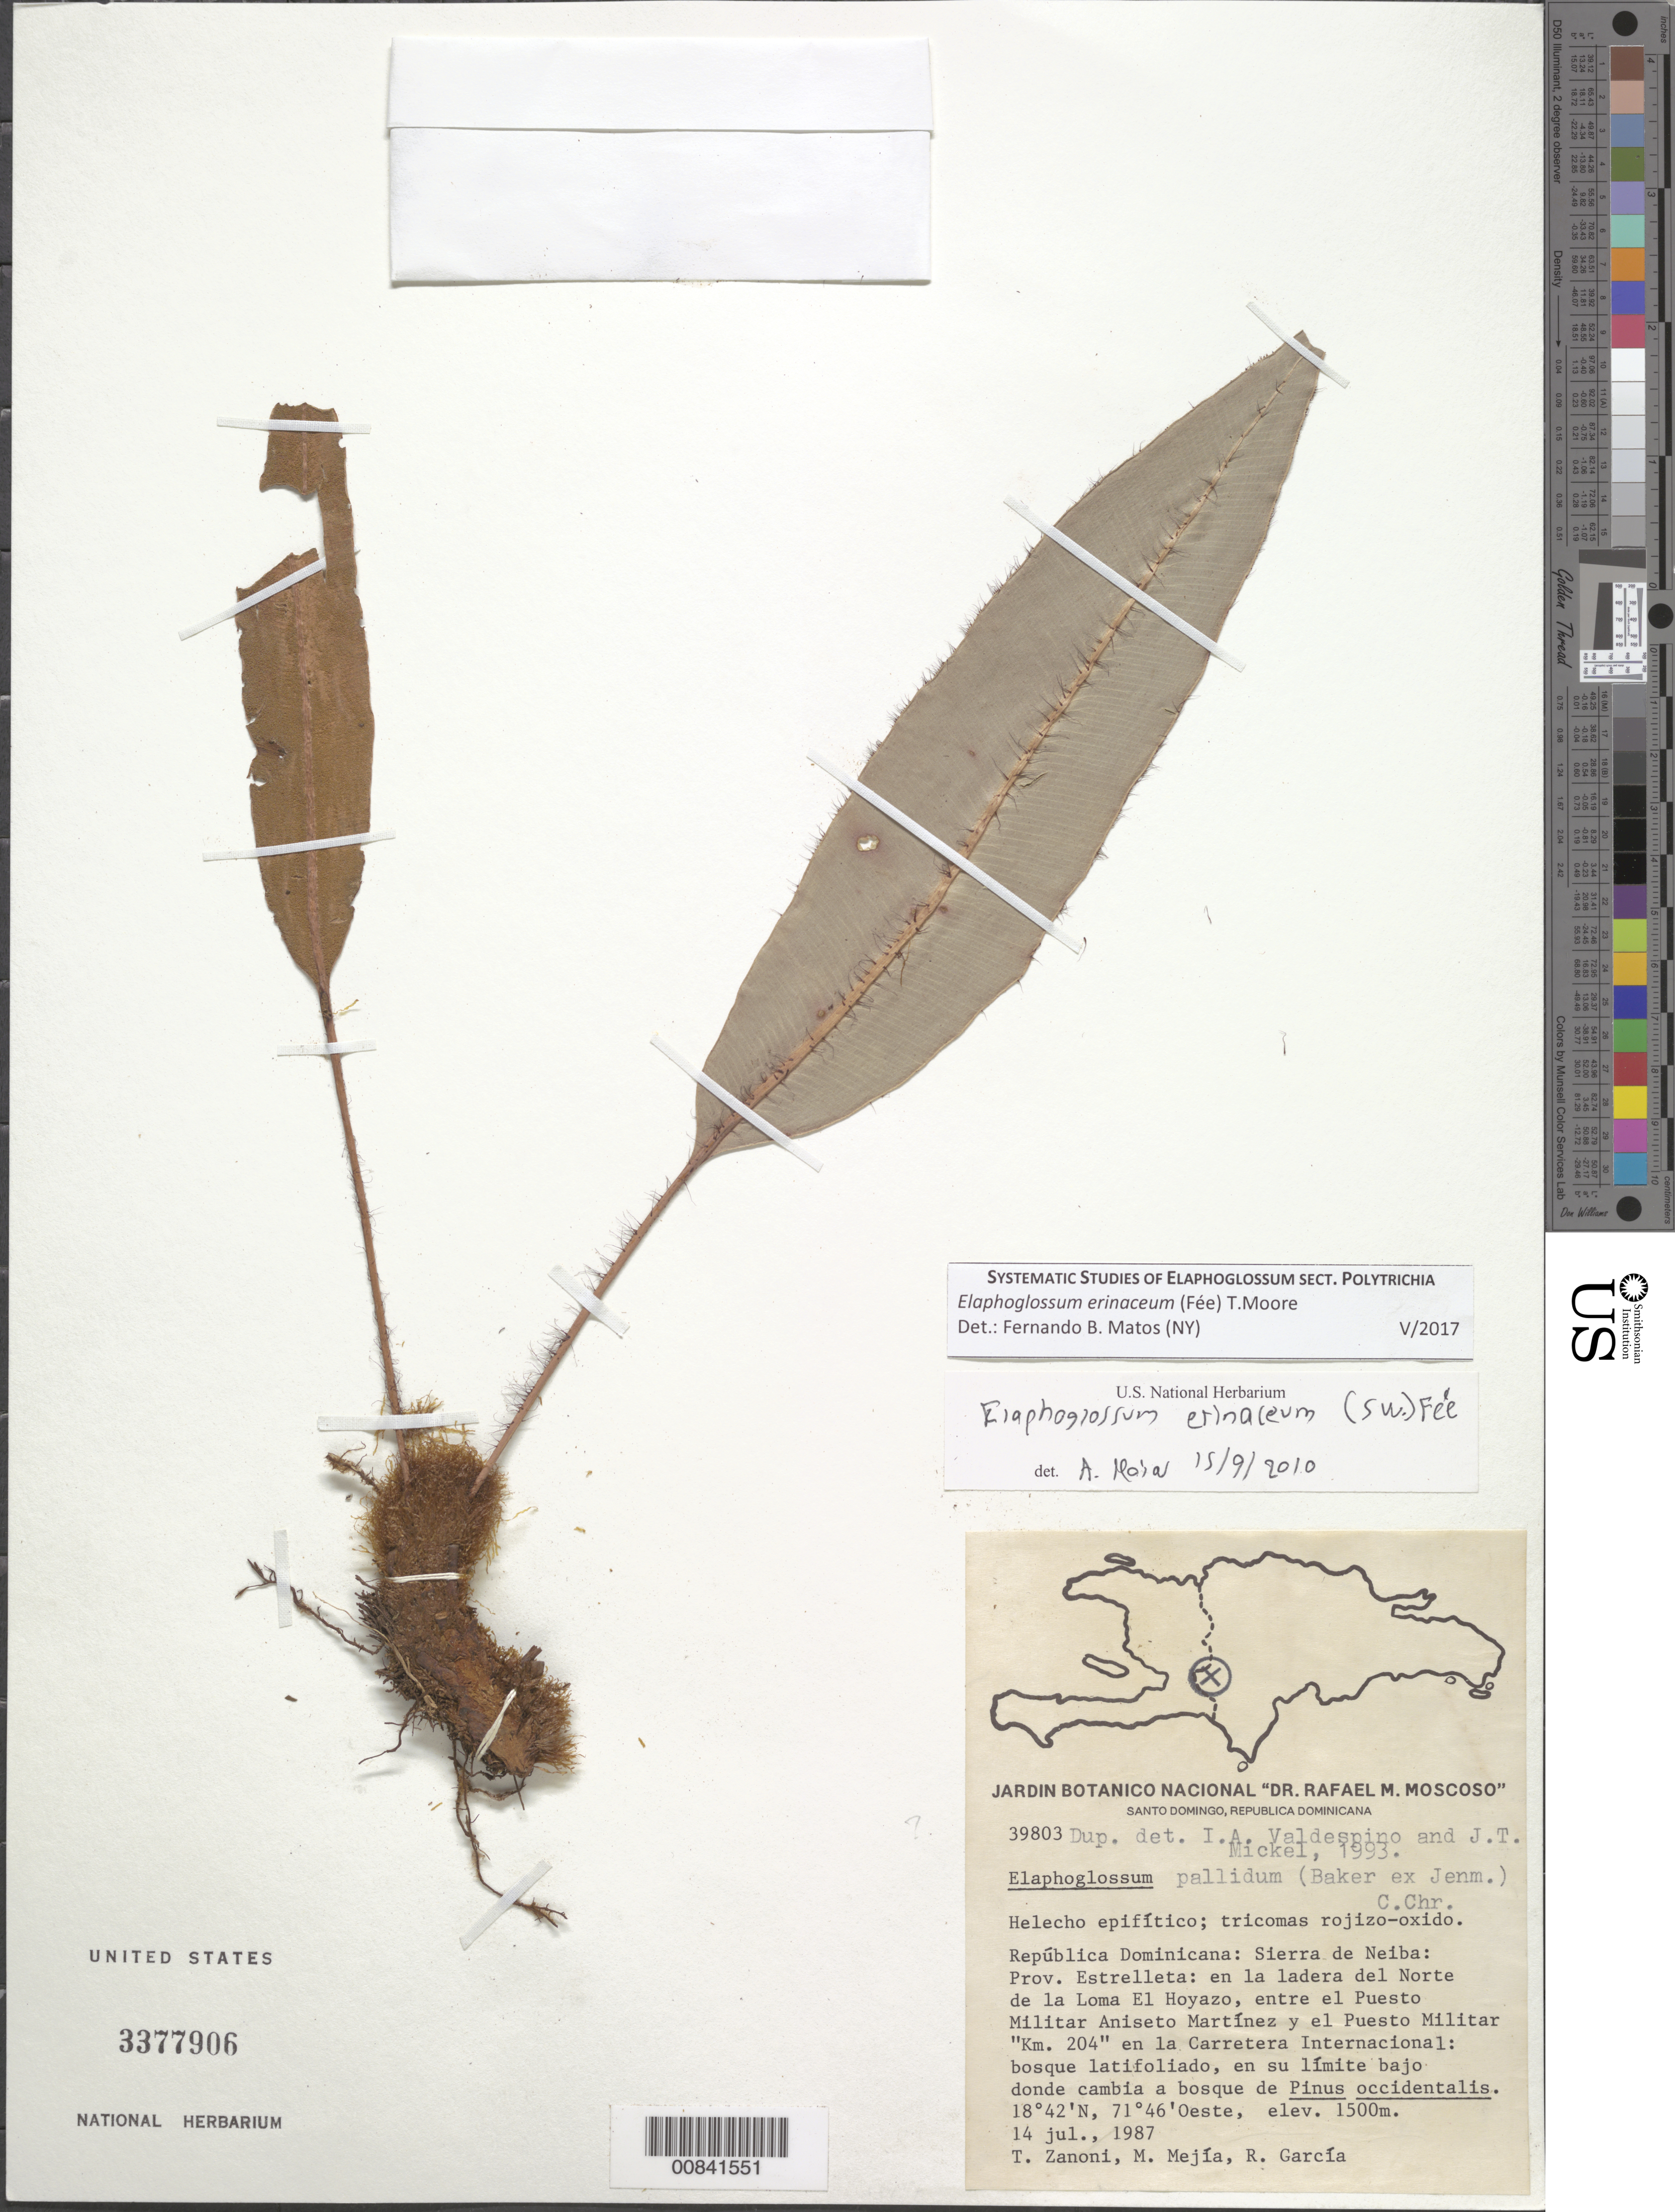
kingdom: Plantae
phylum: Tracheophyta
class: Polypodiopsida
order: Polypodiales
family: Dryopteridaceae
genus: Elaphoglossum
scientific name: Elaphoglossum pallidum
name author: (Baker & Jenman) C. Chr.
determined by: Valdespino, I. A.; Mickel, J. T.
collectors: T. A. Zanoni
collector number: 39803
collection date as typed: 14 Jul 1987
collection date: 1987-07-14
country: Dominican Republic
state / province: El Seibo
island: Hispaniola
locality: Prov. Estrelleta, Sierra de Neiba, N de Loma El Hoyazo, entre Puesto Militar Aniseto Martínez y Puesto Militar "Km 204", Carretera Internacional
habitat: Bosque latifoliado, en su límite bajo donde cambia a bosque de Pinus occidentalis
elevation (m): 1500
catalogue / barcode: US 3377906